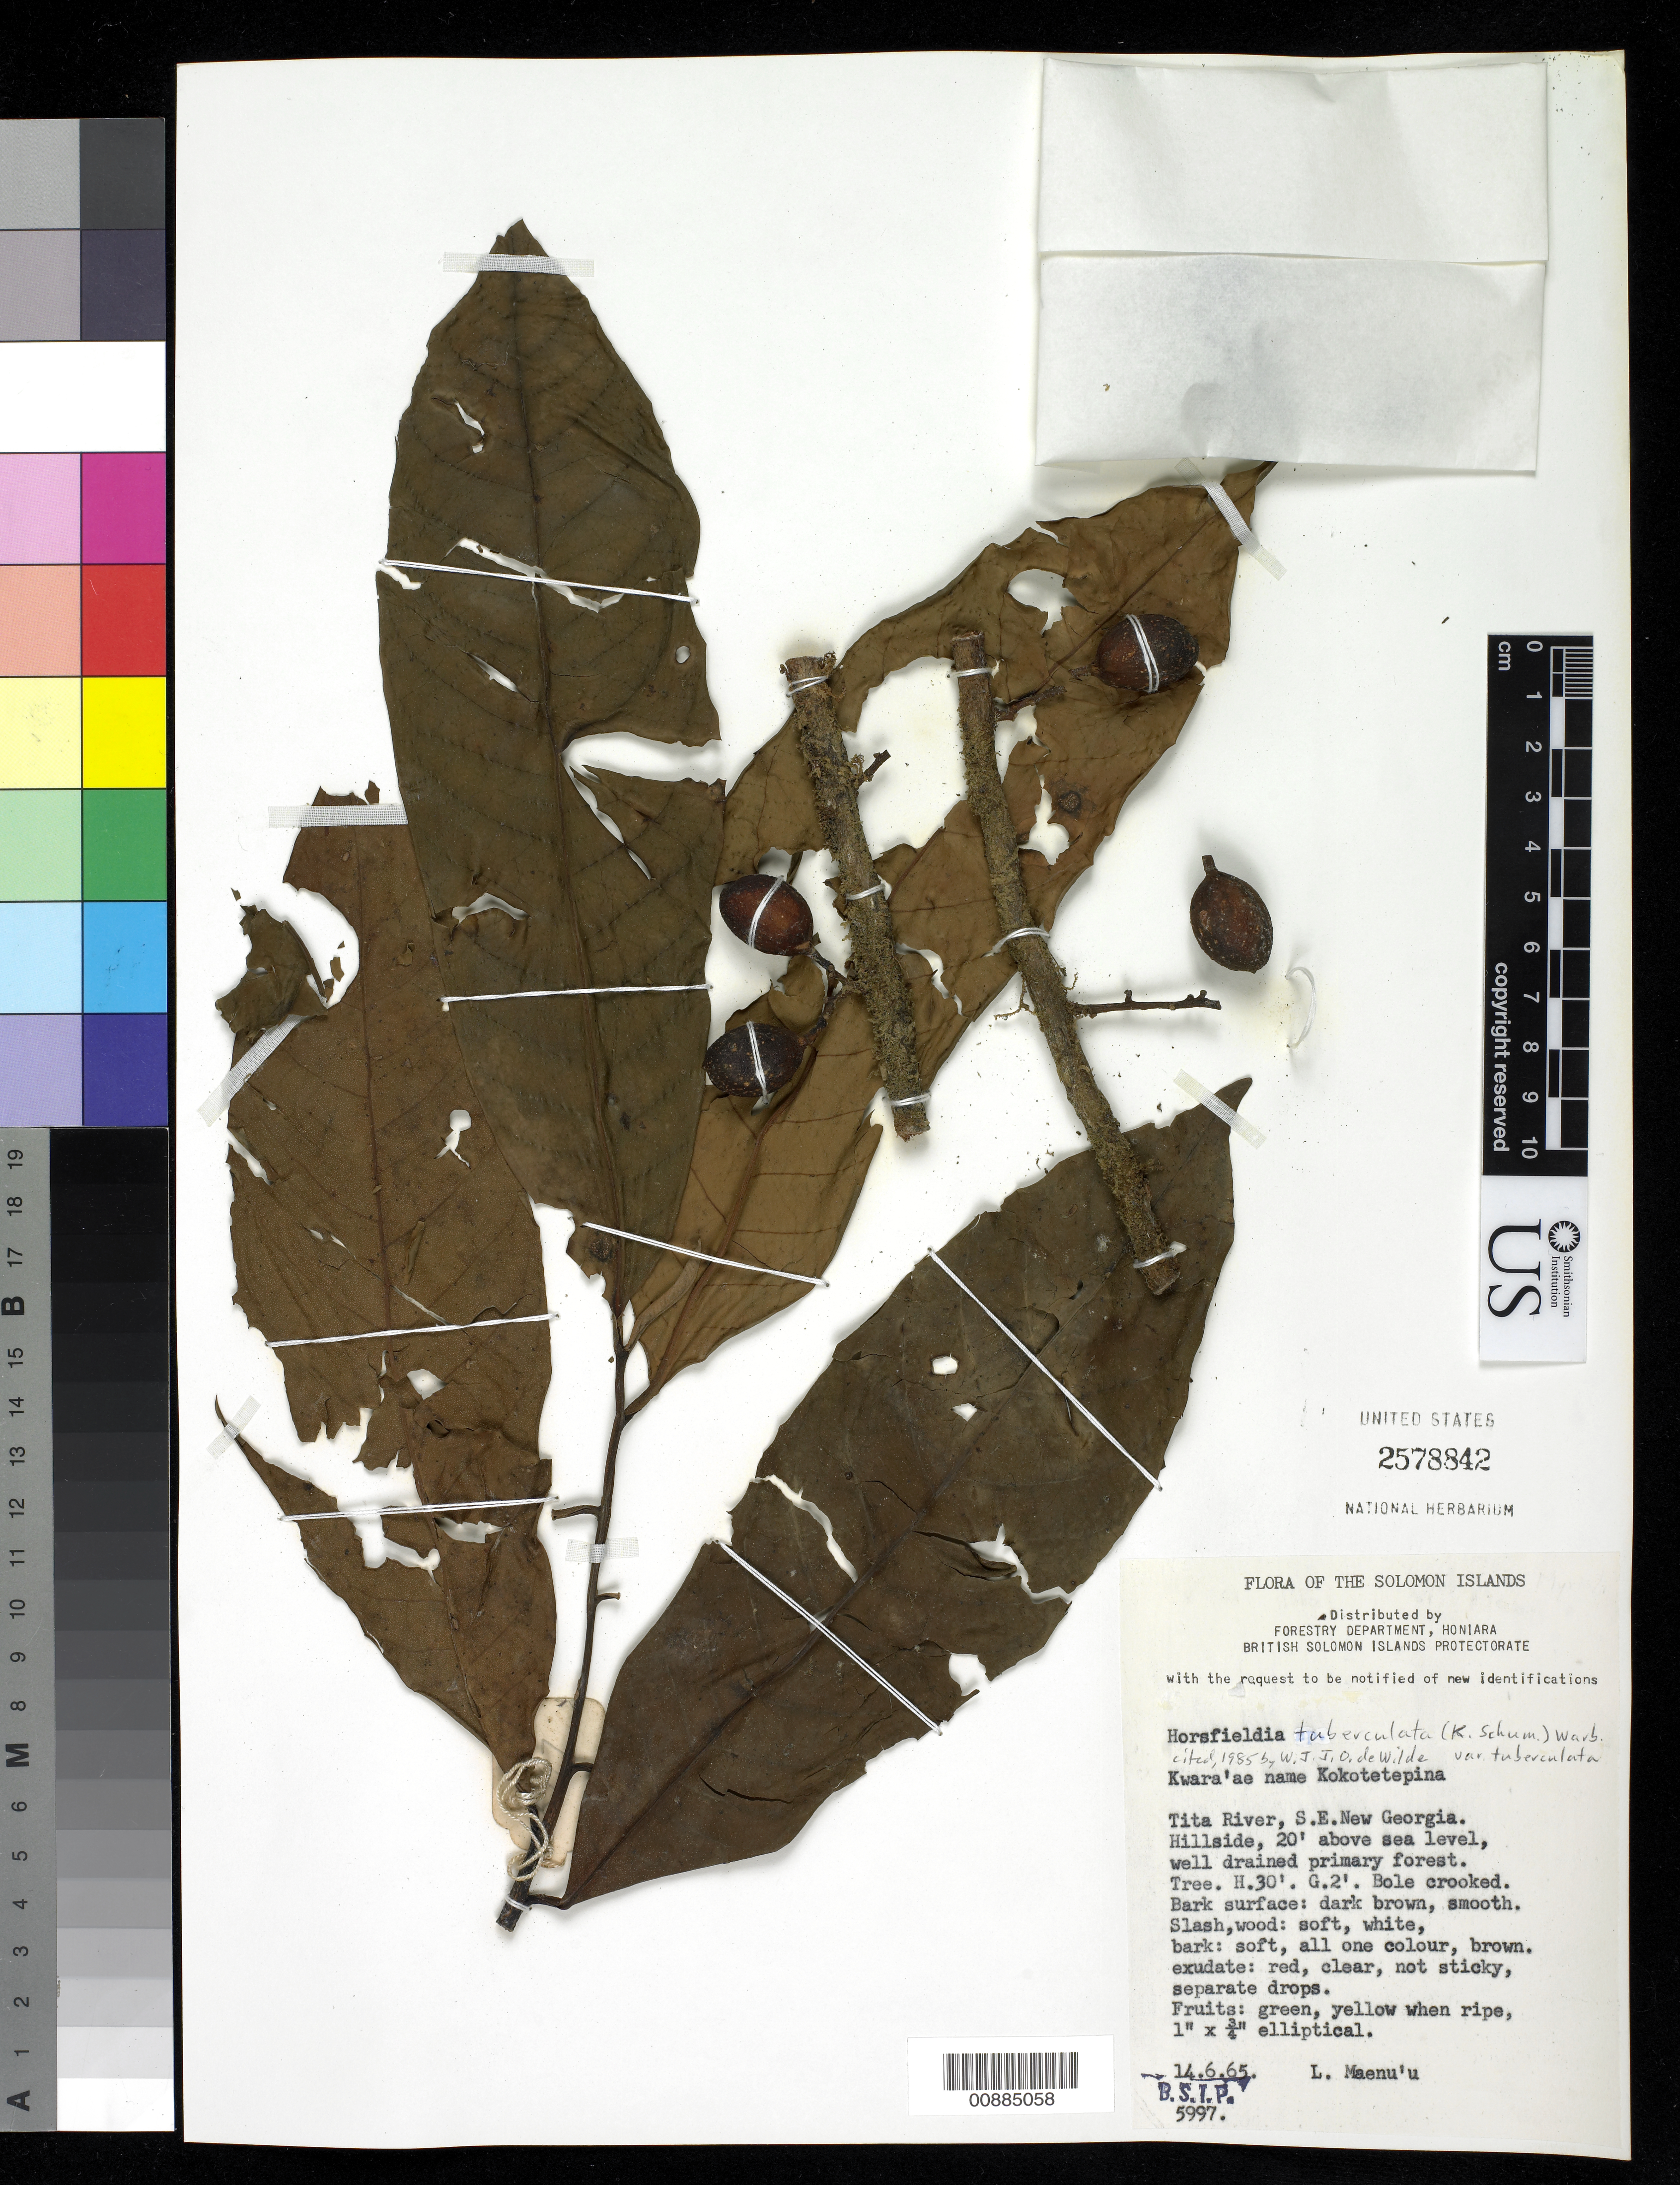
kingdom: Plantae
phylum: Tracheophyta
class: Magnoliopsida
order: Magnoliales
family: Myristicaceae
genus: Horsfieldia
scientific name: Horsfieldia tuberculata var. tuberculata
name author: (K. Schum.) Warb.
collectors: L. Maenu'u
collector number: BSIP 5997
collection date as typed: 14 Jun 1965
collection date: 1965-06-14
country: Solomon Islands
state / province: Western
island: New Georgia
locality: Tita River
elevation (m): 6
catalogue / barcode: US 2578842